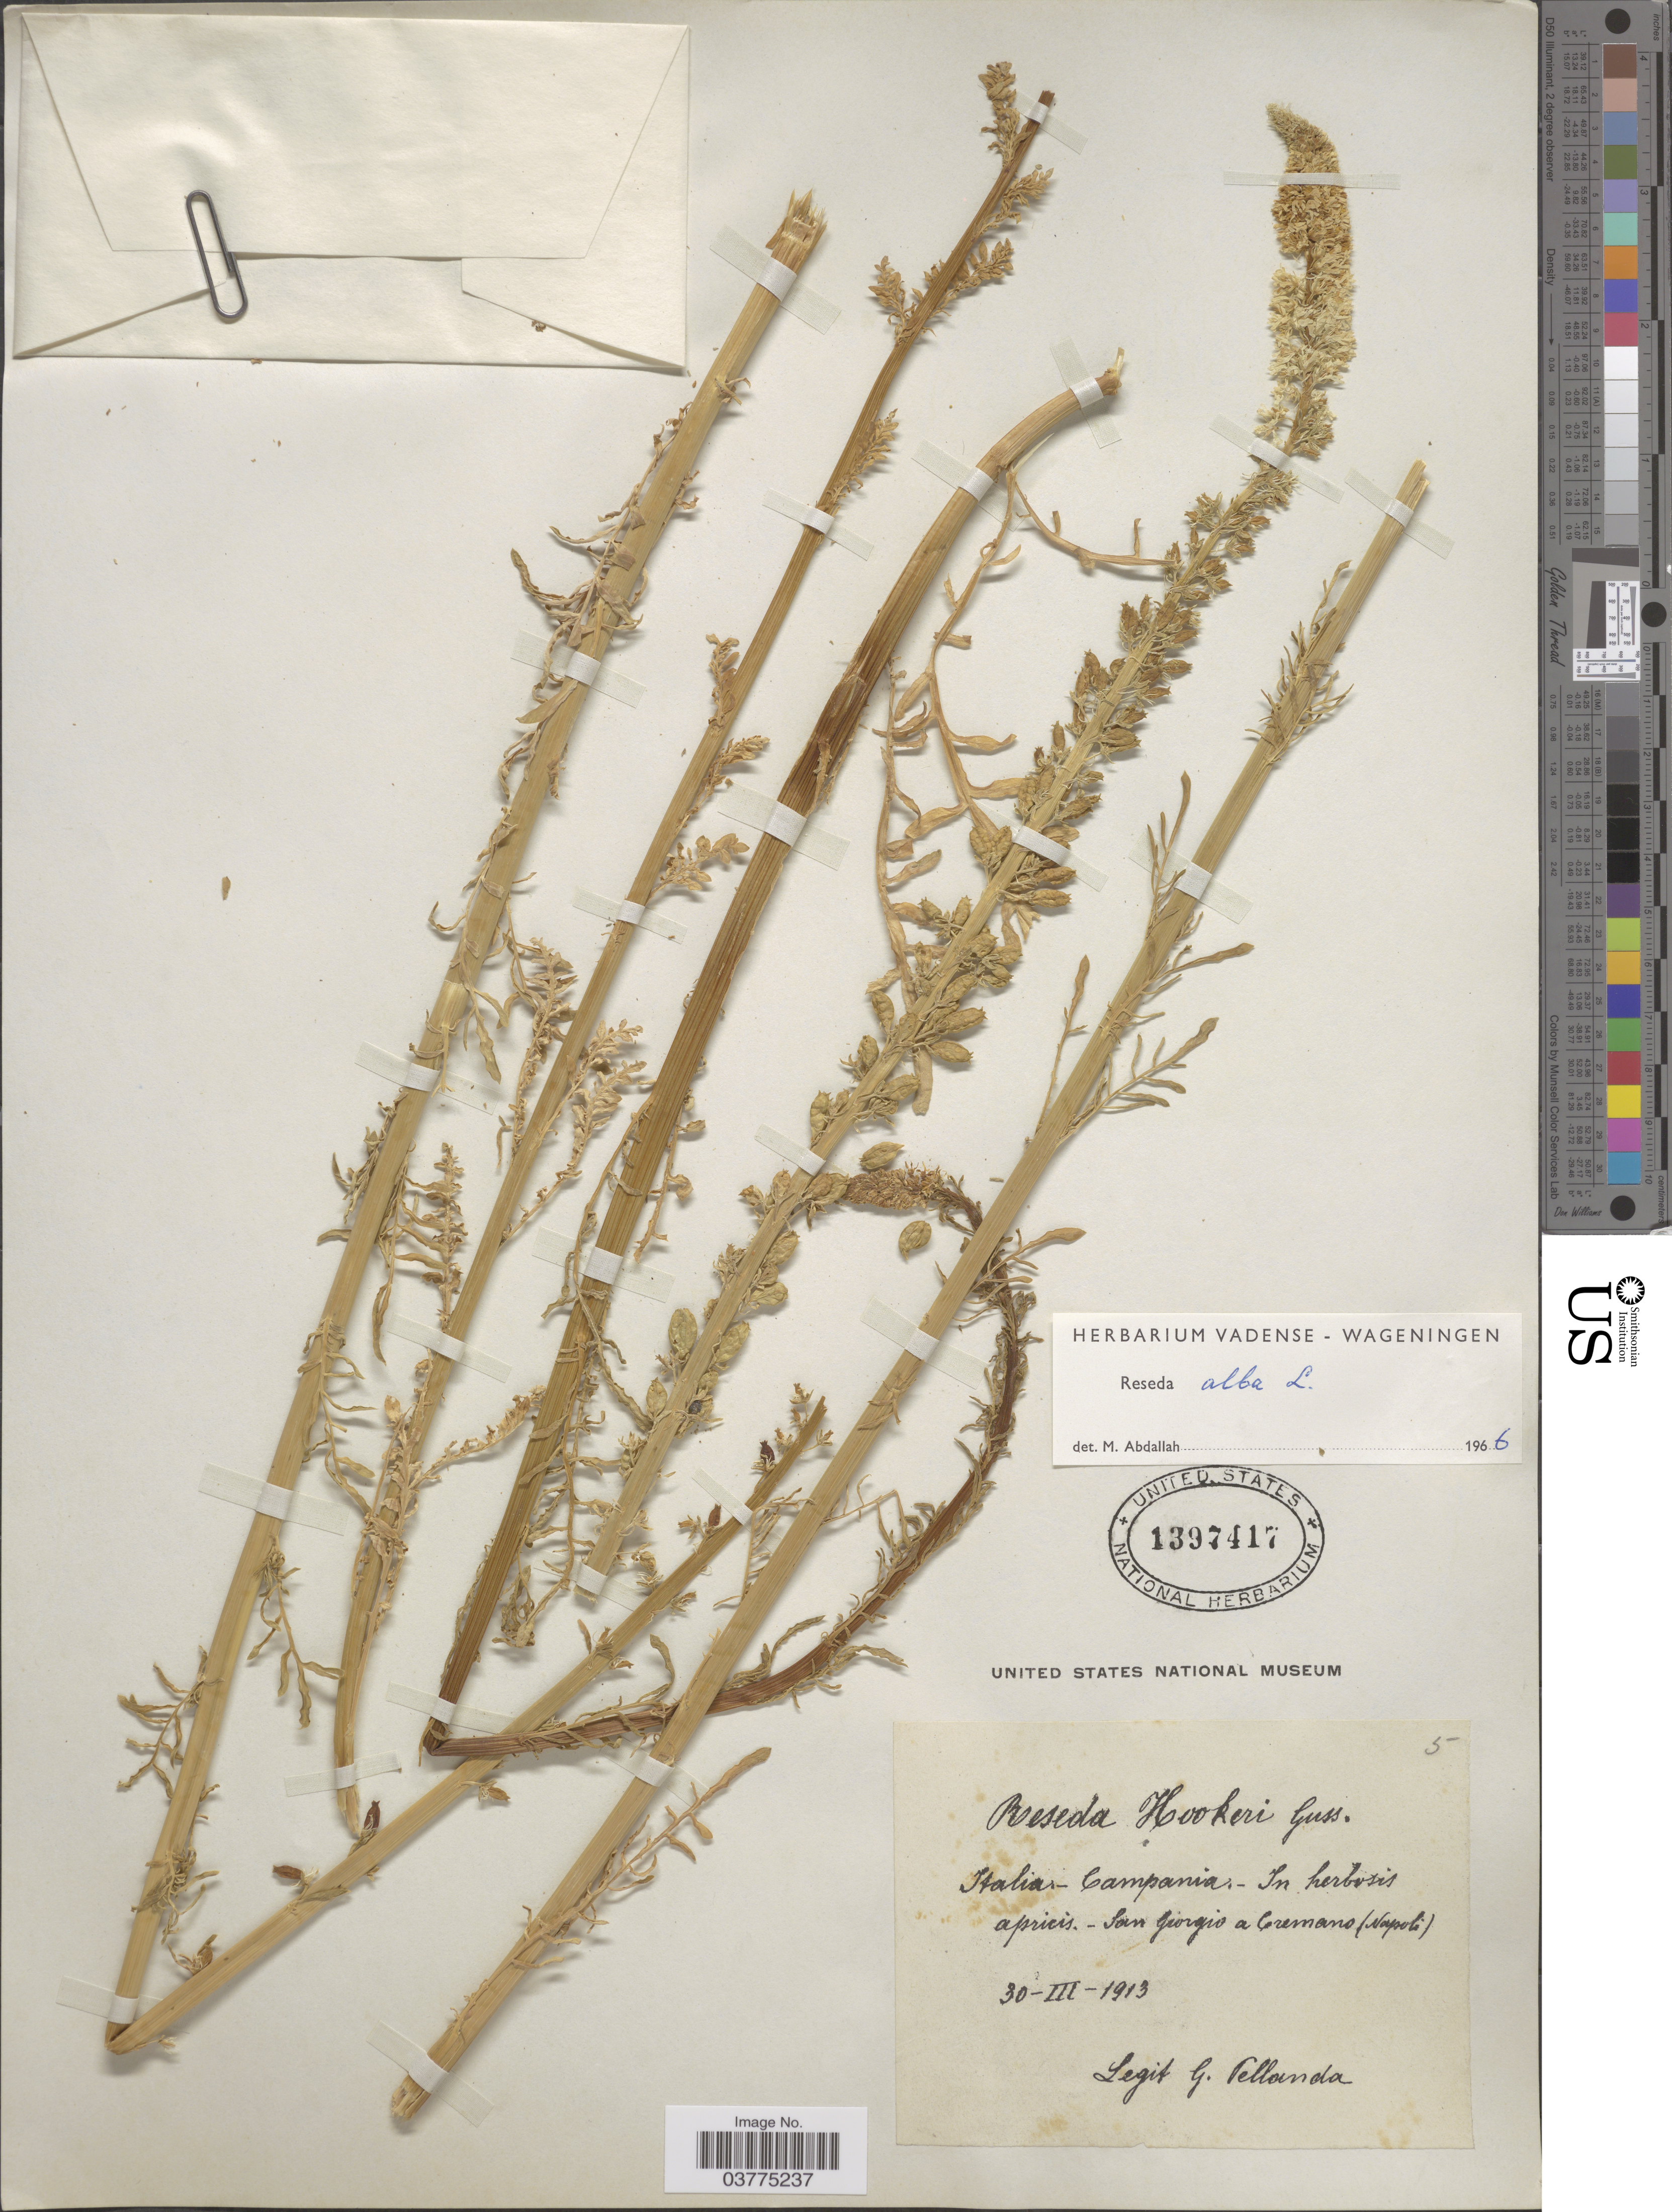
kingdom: Plantae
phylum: Tracheophyta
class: Magnoliopsida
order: Brassicales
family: Resedaceae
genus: Reseda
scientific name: Reseda alba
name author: L.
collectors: G. Tellanda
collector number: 5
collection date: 1913-03-30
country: Italy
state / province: Campania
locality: Italia -In herbosis apricis. - San Giorgio a Cremano (Napoli).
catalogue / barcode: US 1397417